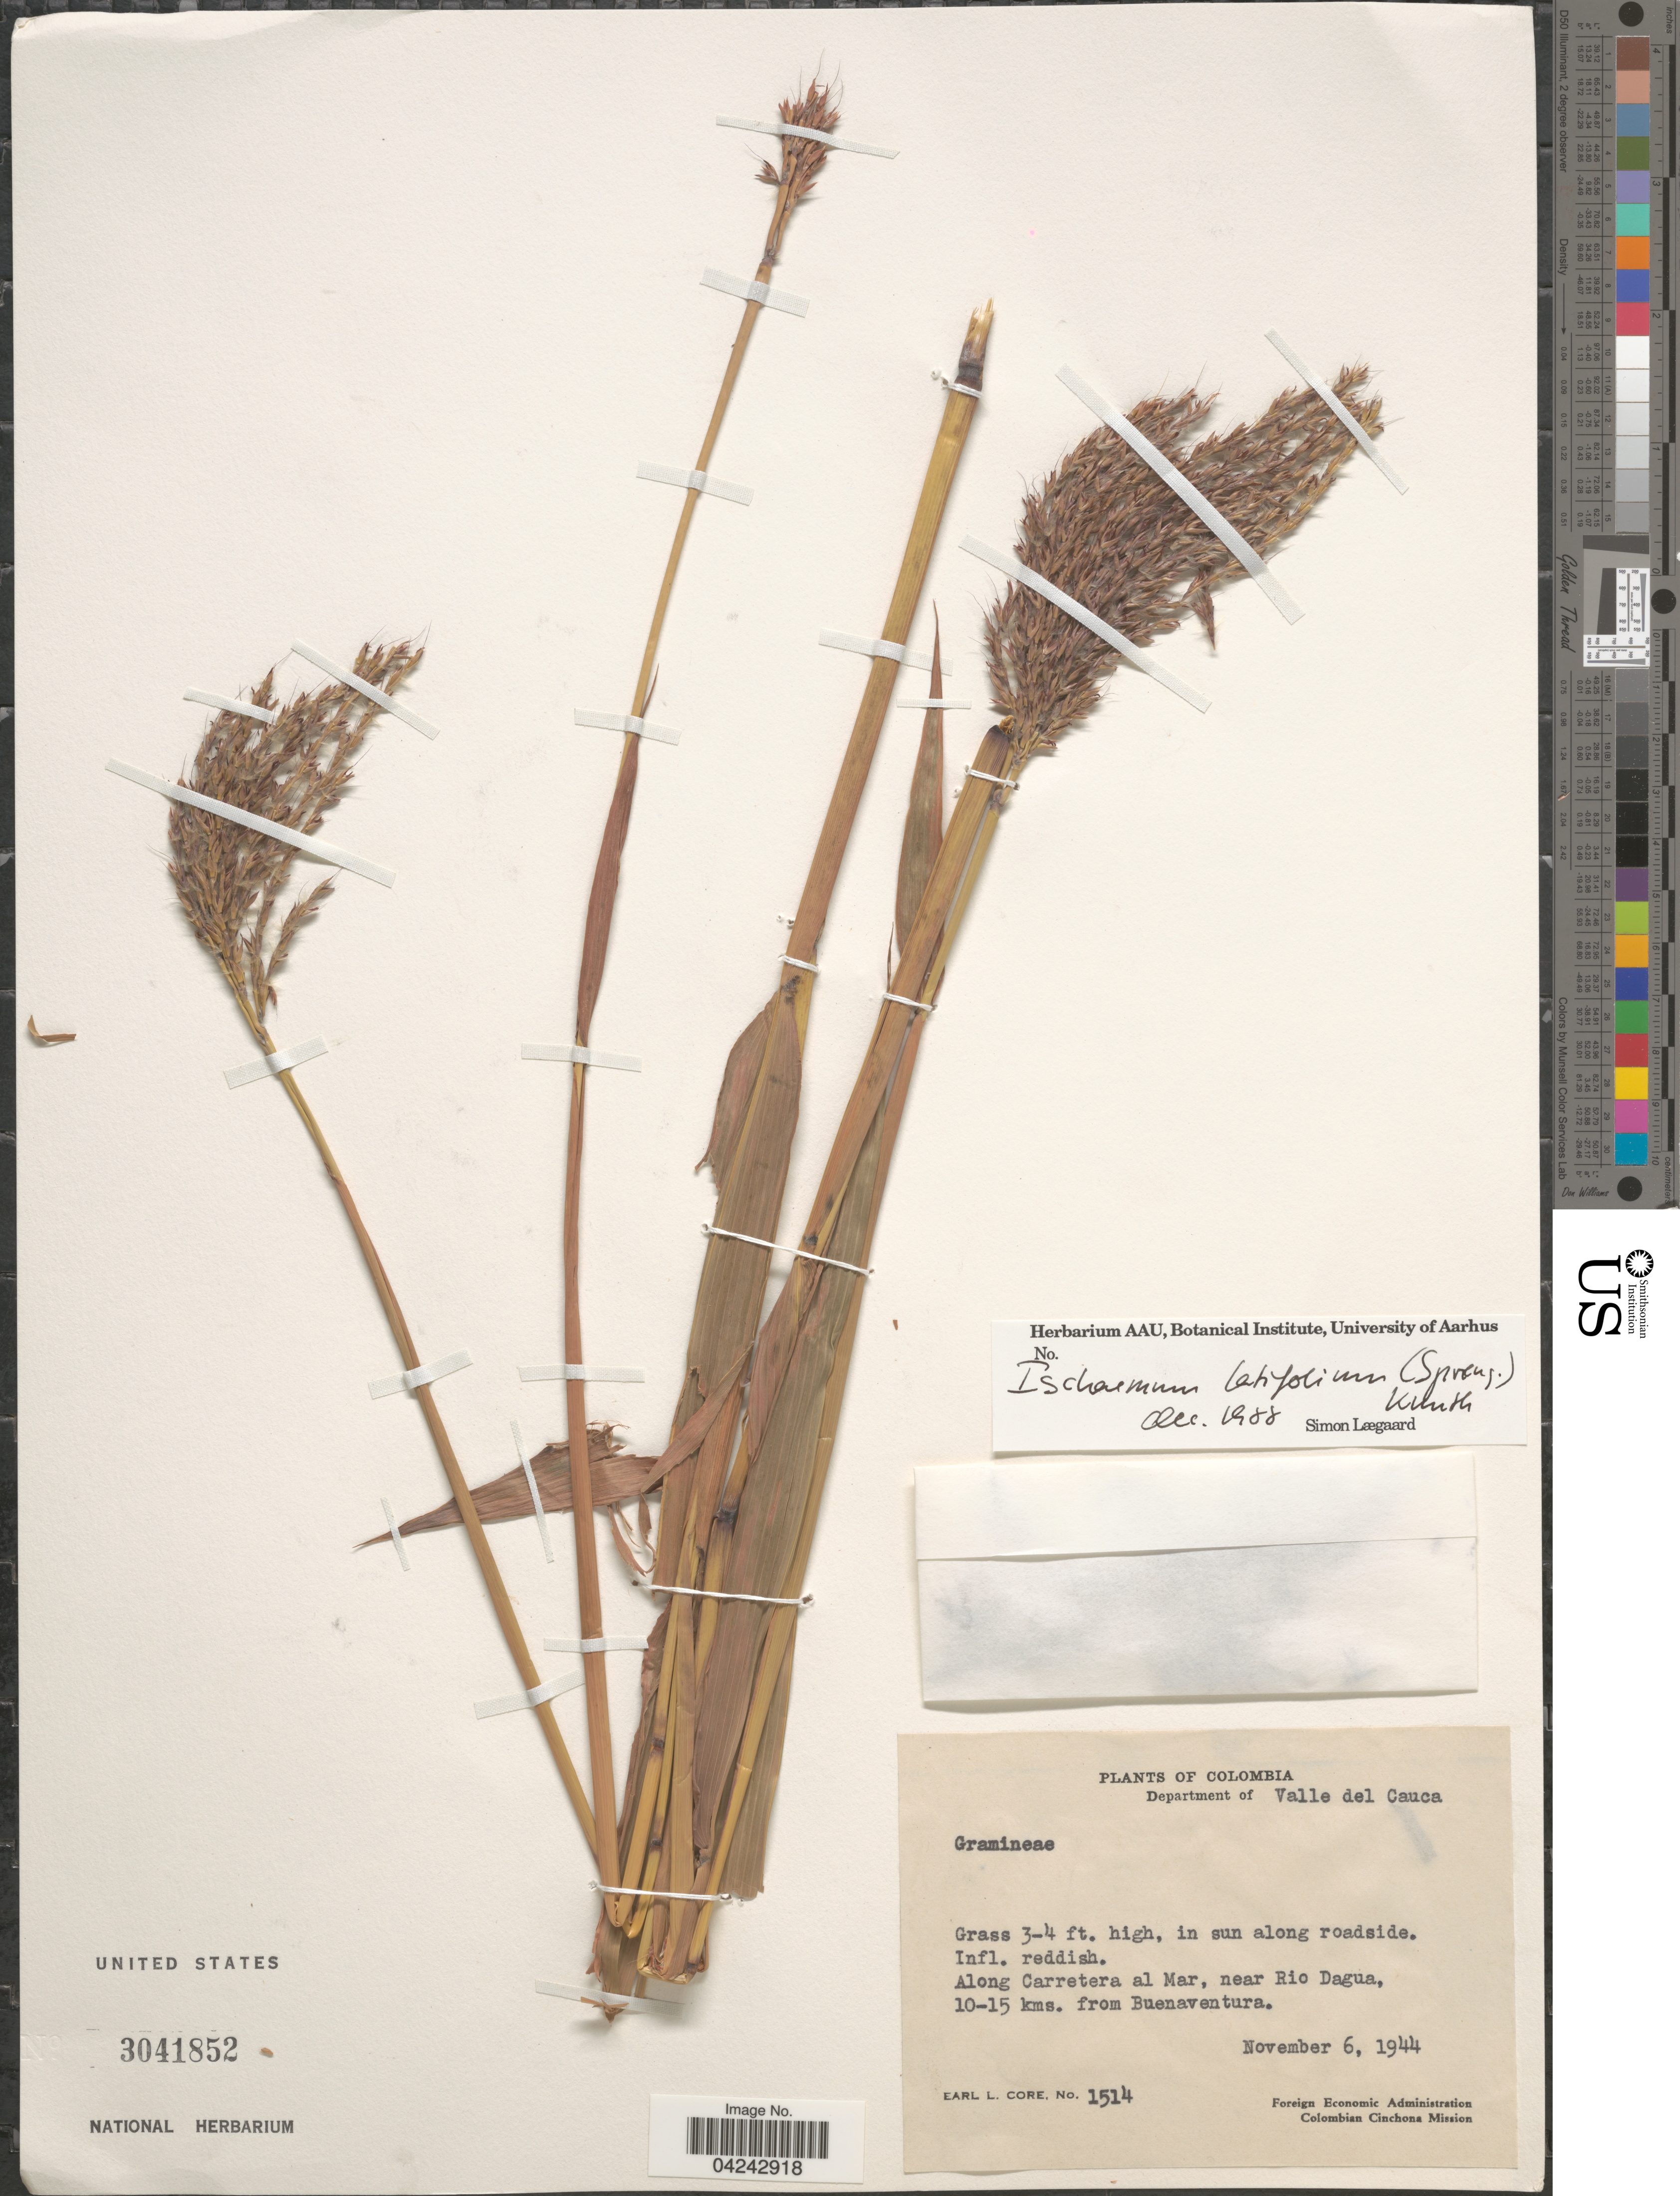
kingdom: Plantae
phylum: Tracheophyta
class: Liliopsida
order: Poales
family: Poaceae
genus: Ischaemum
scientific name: Ischaemum latifolium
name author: (Spreng.) Kunth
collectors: E. L. Core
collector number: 1514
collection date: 1944-11-06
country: Colombia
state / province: Valle del Cauca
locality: Department of Valle del Cauca. Along Carretera al Mar, near Rio Dagua, 10-15 kms. from Buenaventura. Foreign Economic Administration Colombian Cinchona Mission.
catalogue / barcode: US 3041852